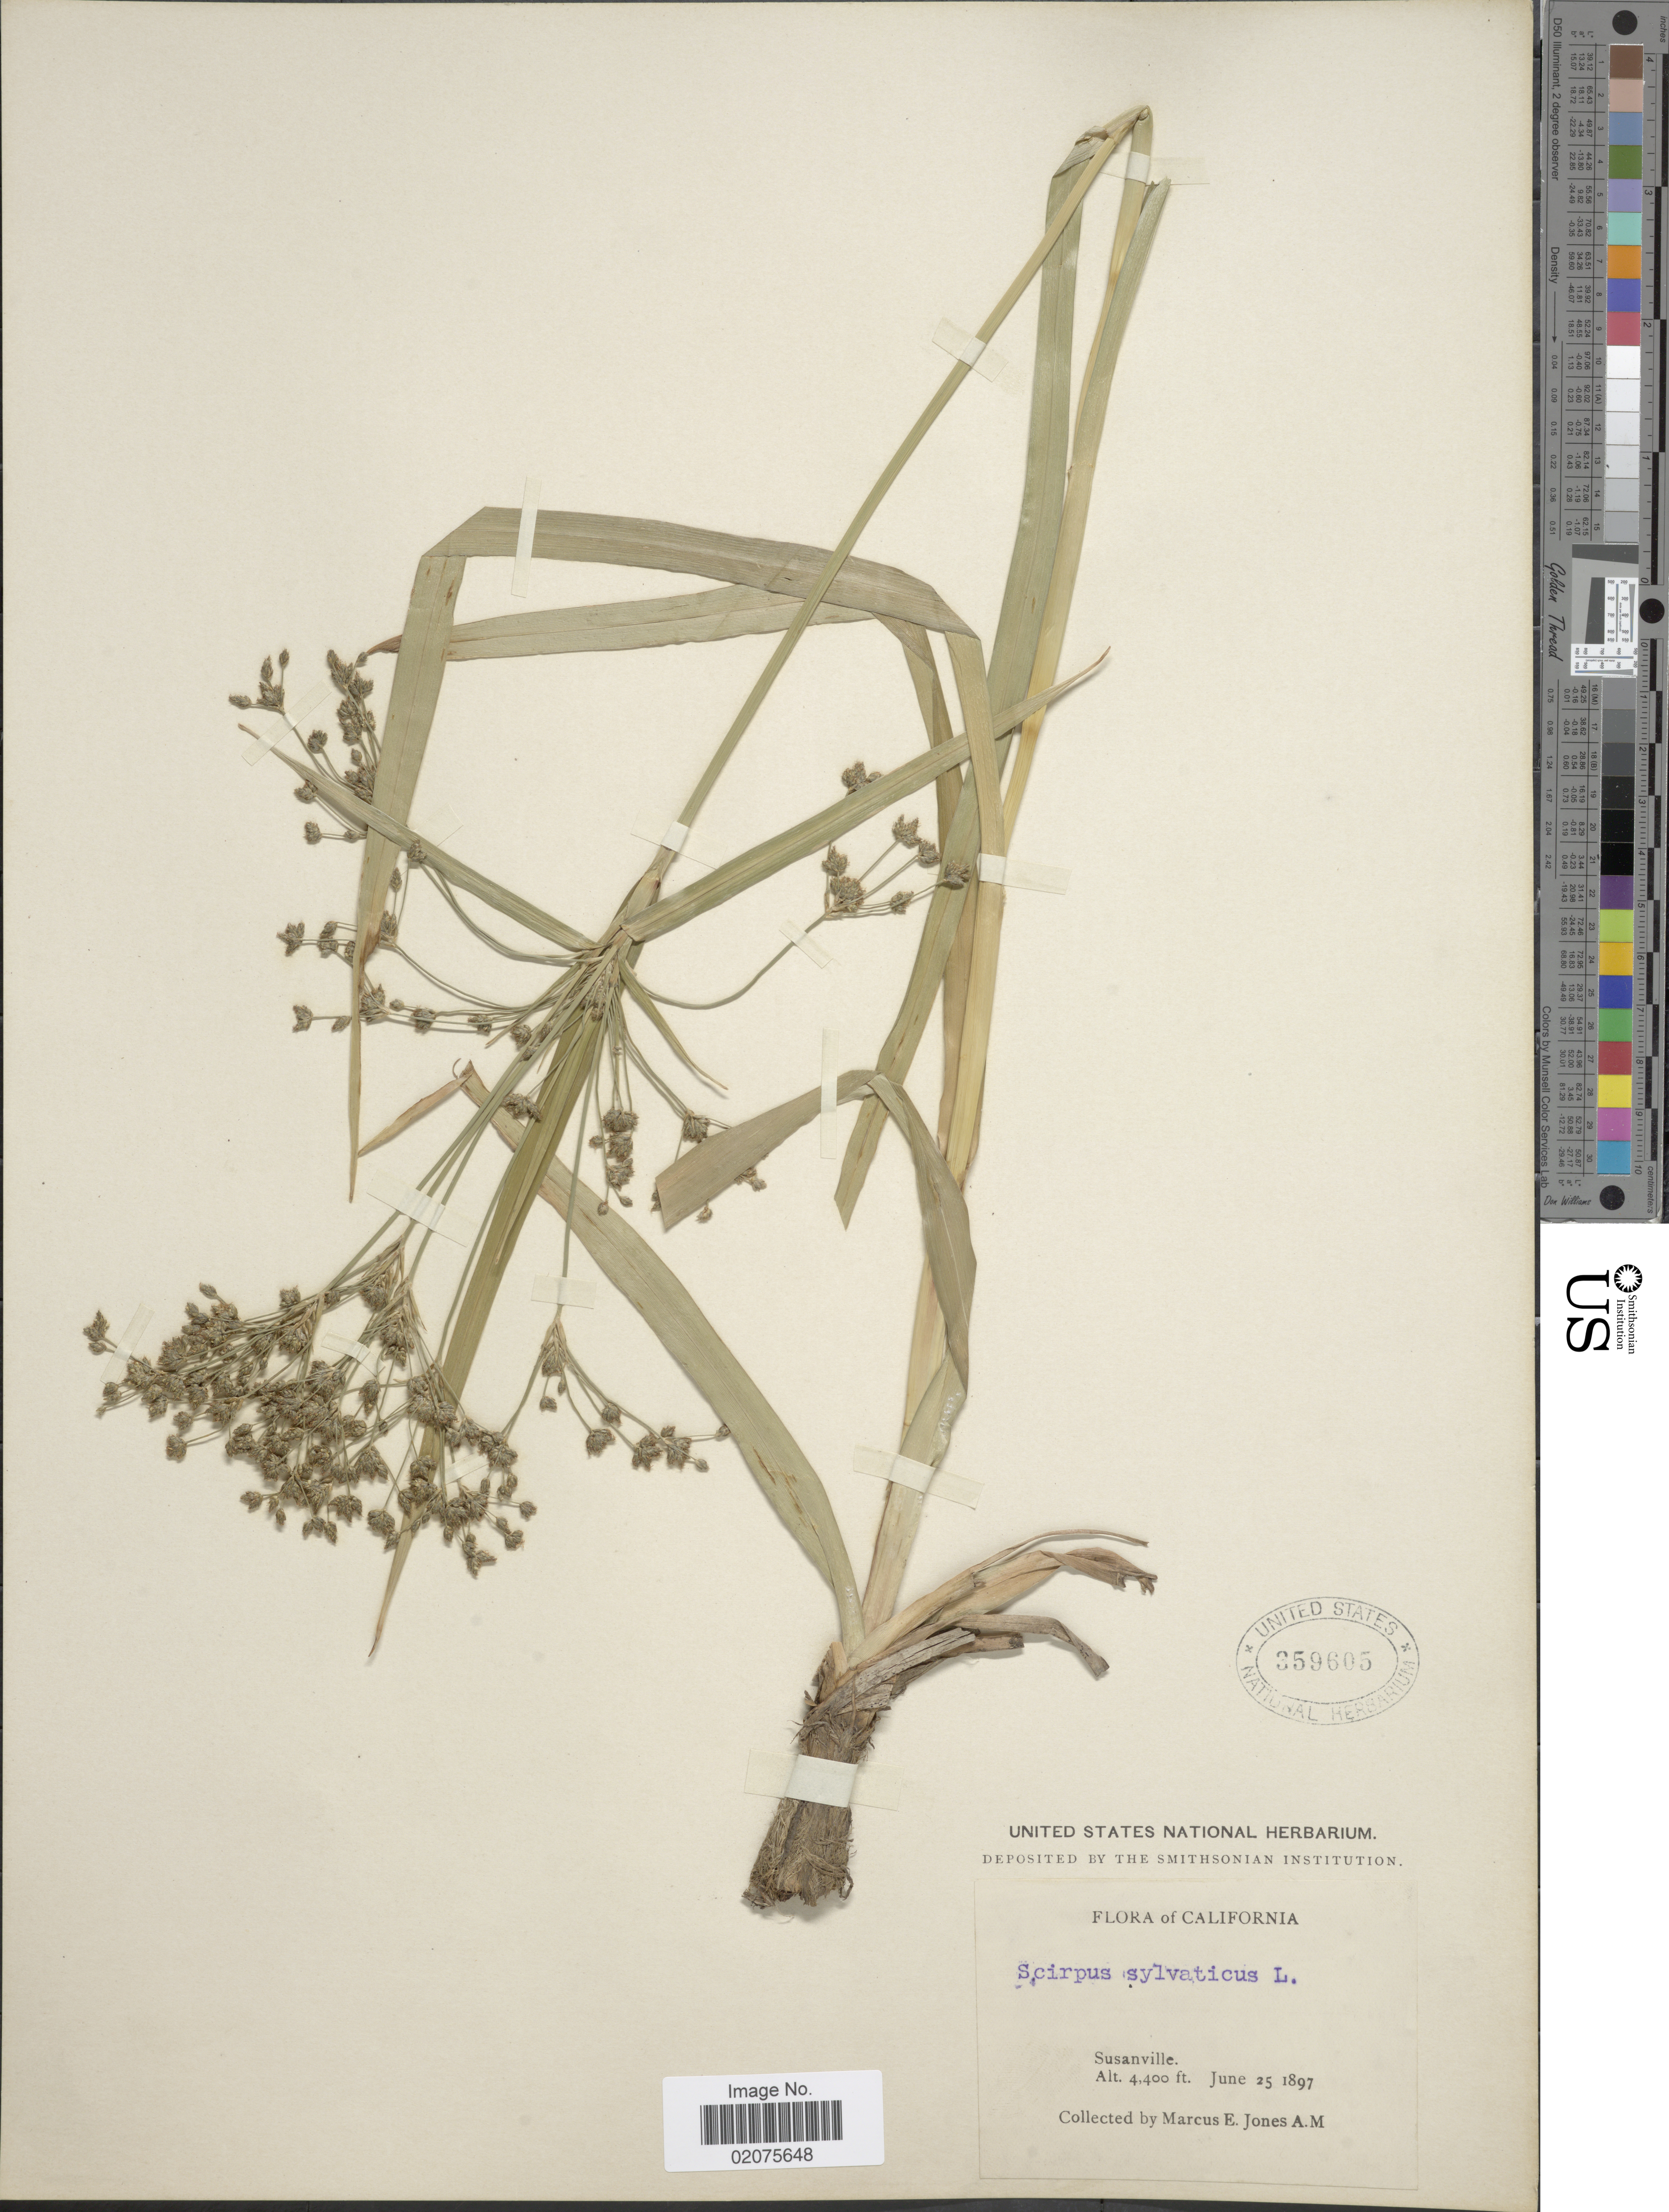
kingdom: Plantae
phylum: Tracheophyta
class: Liliopsida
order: Poales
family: Cyperaceae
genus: Scirpus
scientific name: Scirpus microcarpus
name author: J. Presl & C. Presl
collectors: M. E. Jones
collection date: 1897-06-25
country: United States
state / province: California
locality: Susanville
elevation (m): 1341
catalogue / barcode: US 359605